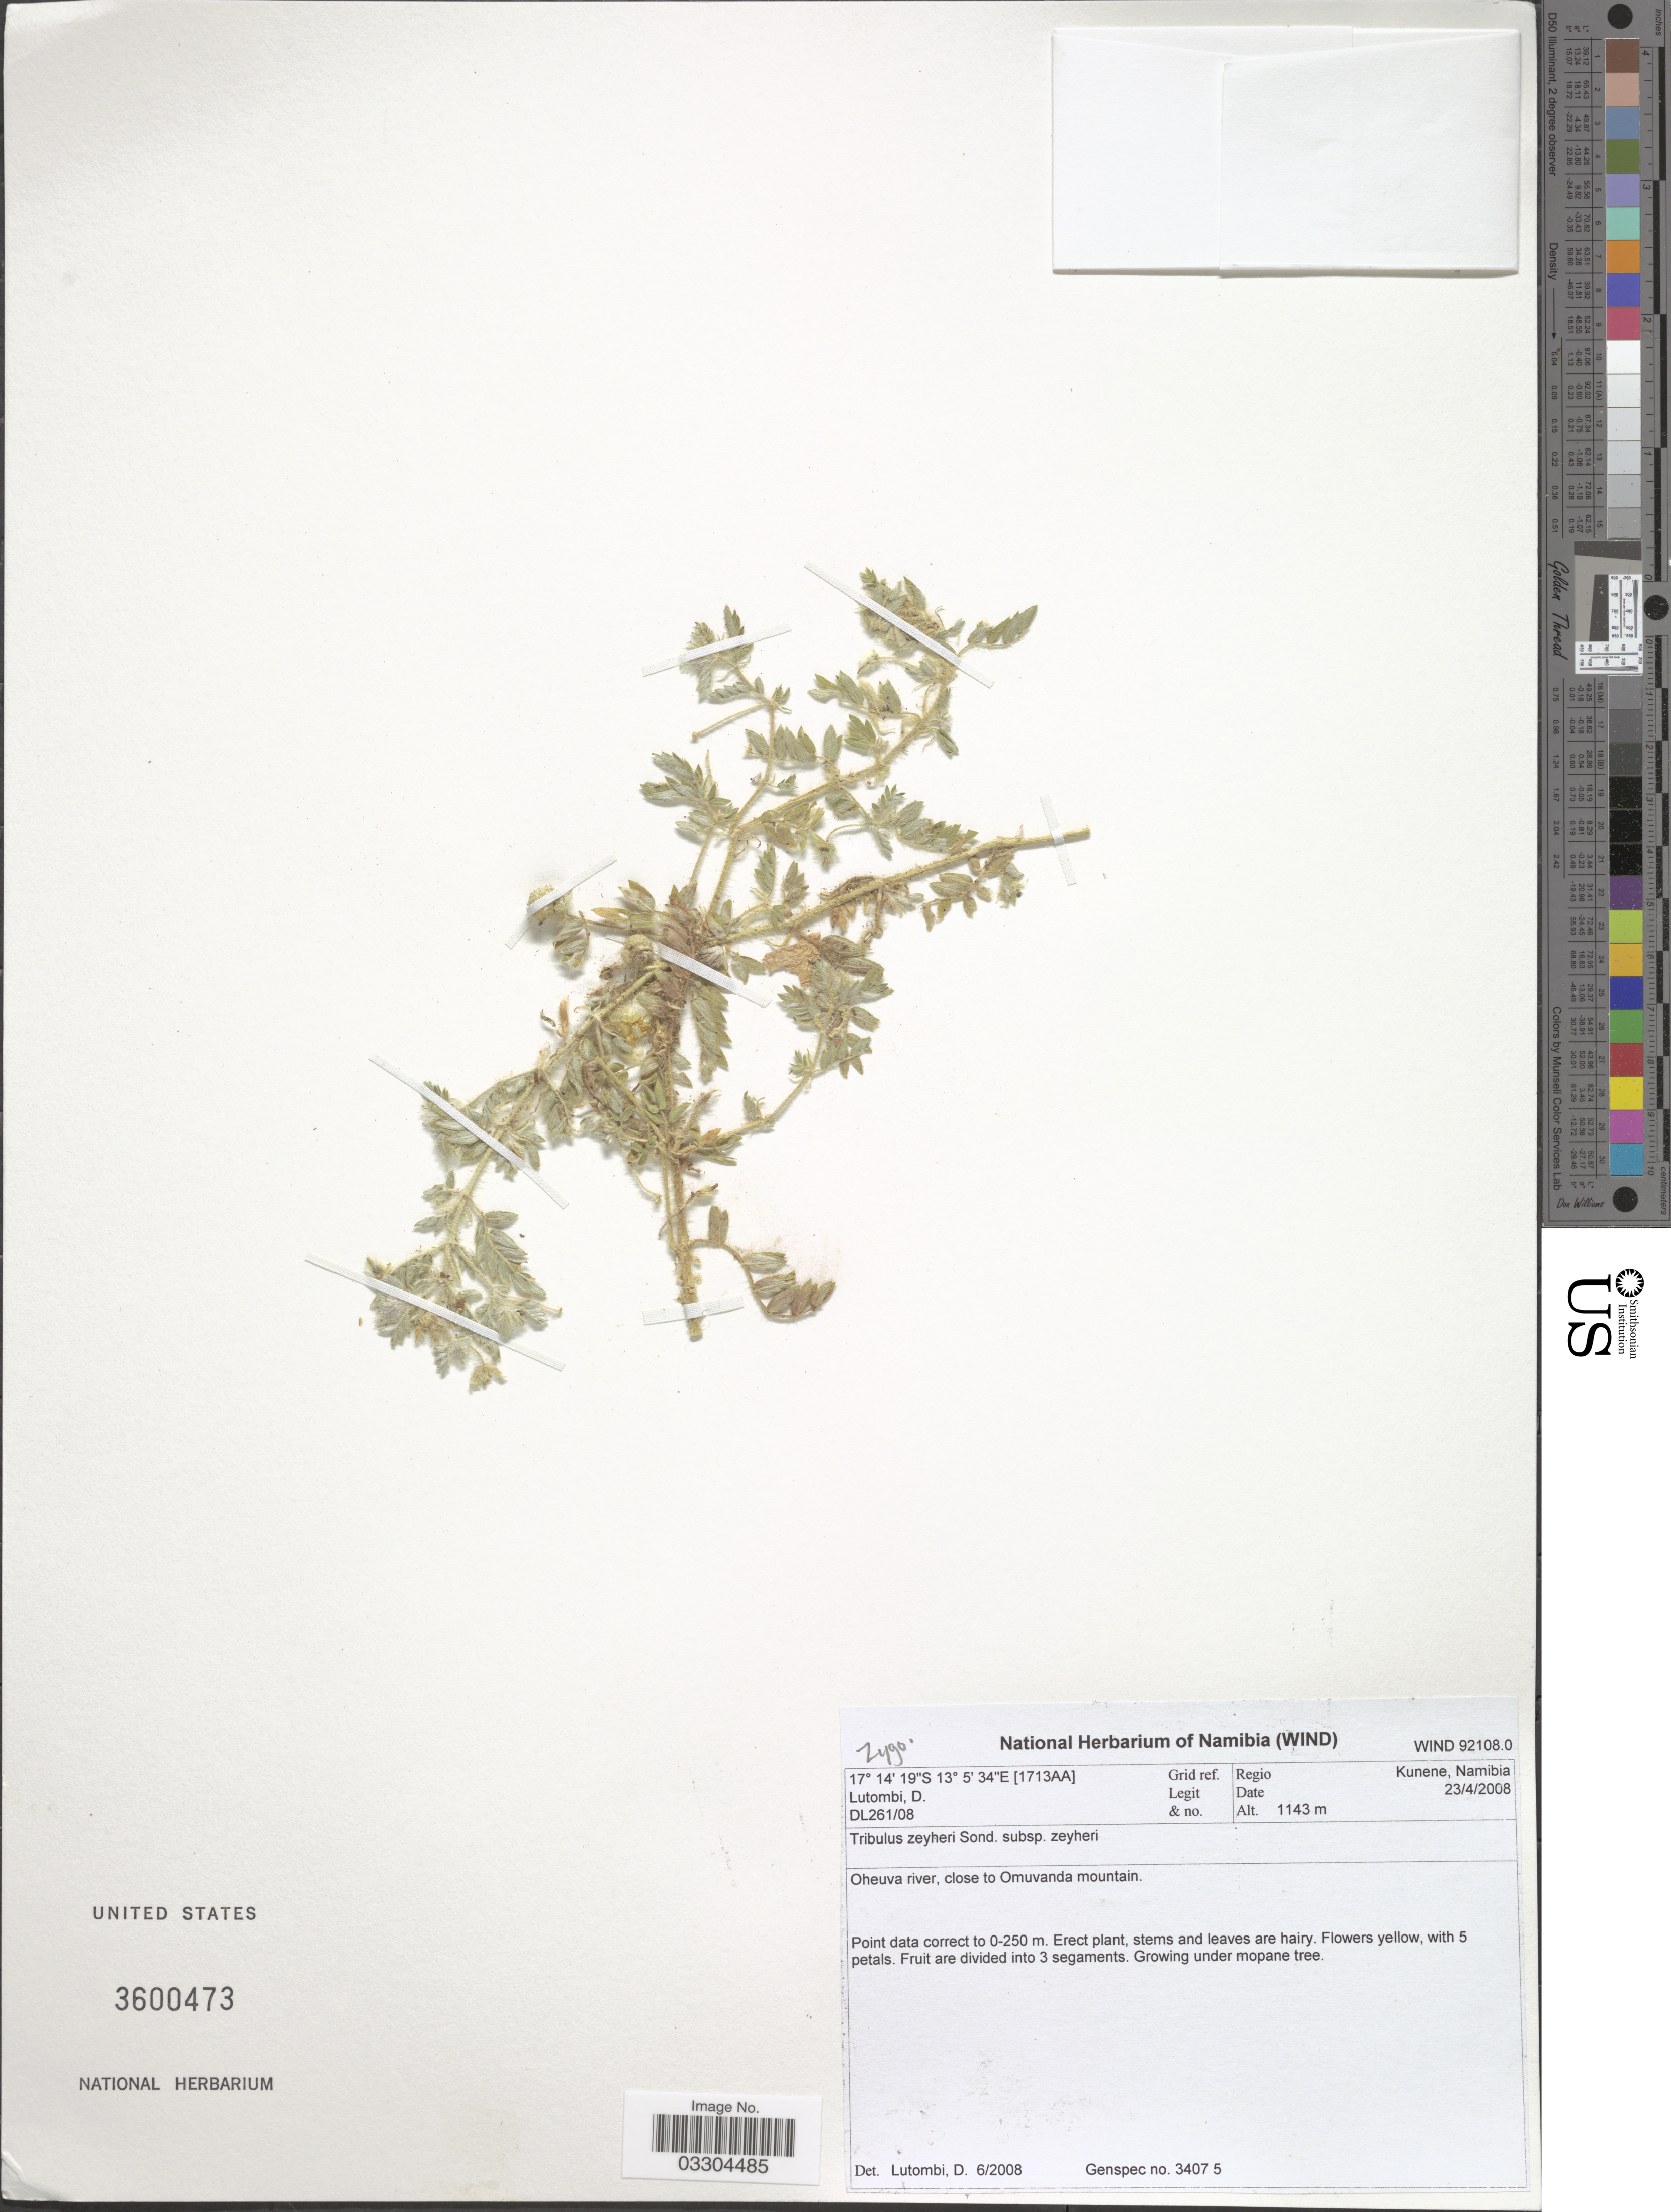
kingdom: Plantae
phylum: Tracheophyta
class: Magnoliopsida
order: Zygophyllales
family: Zygophyllaceae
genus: Tribulus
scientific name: Tribulus zeyheri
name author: Sond.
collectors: D. Lutombi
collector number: DL261/08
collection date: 2008-04-23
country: Namibia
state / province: Kunene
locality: Regio Kunene. Grid ref. (1713AA). Oheuva river, close to Omuvanda mountain.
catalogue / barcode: US 3600473